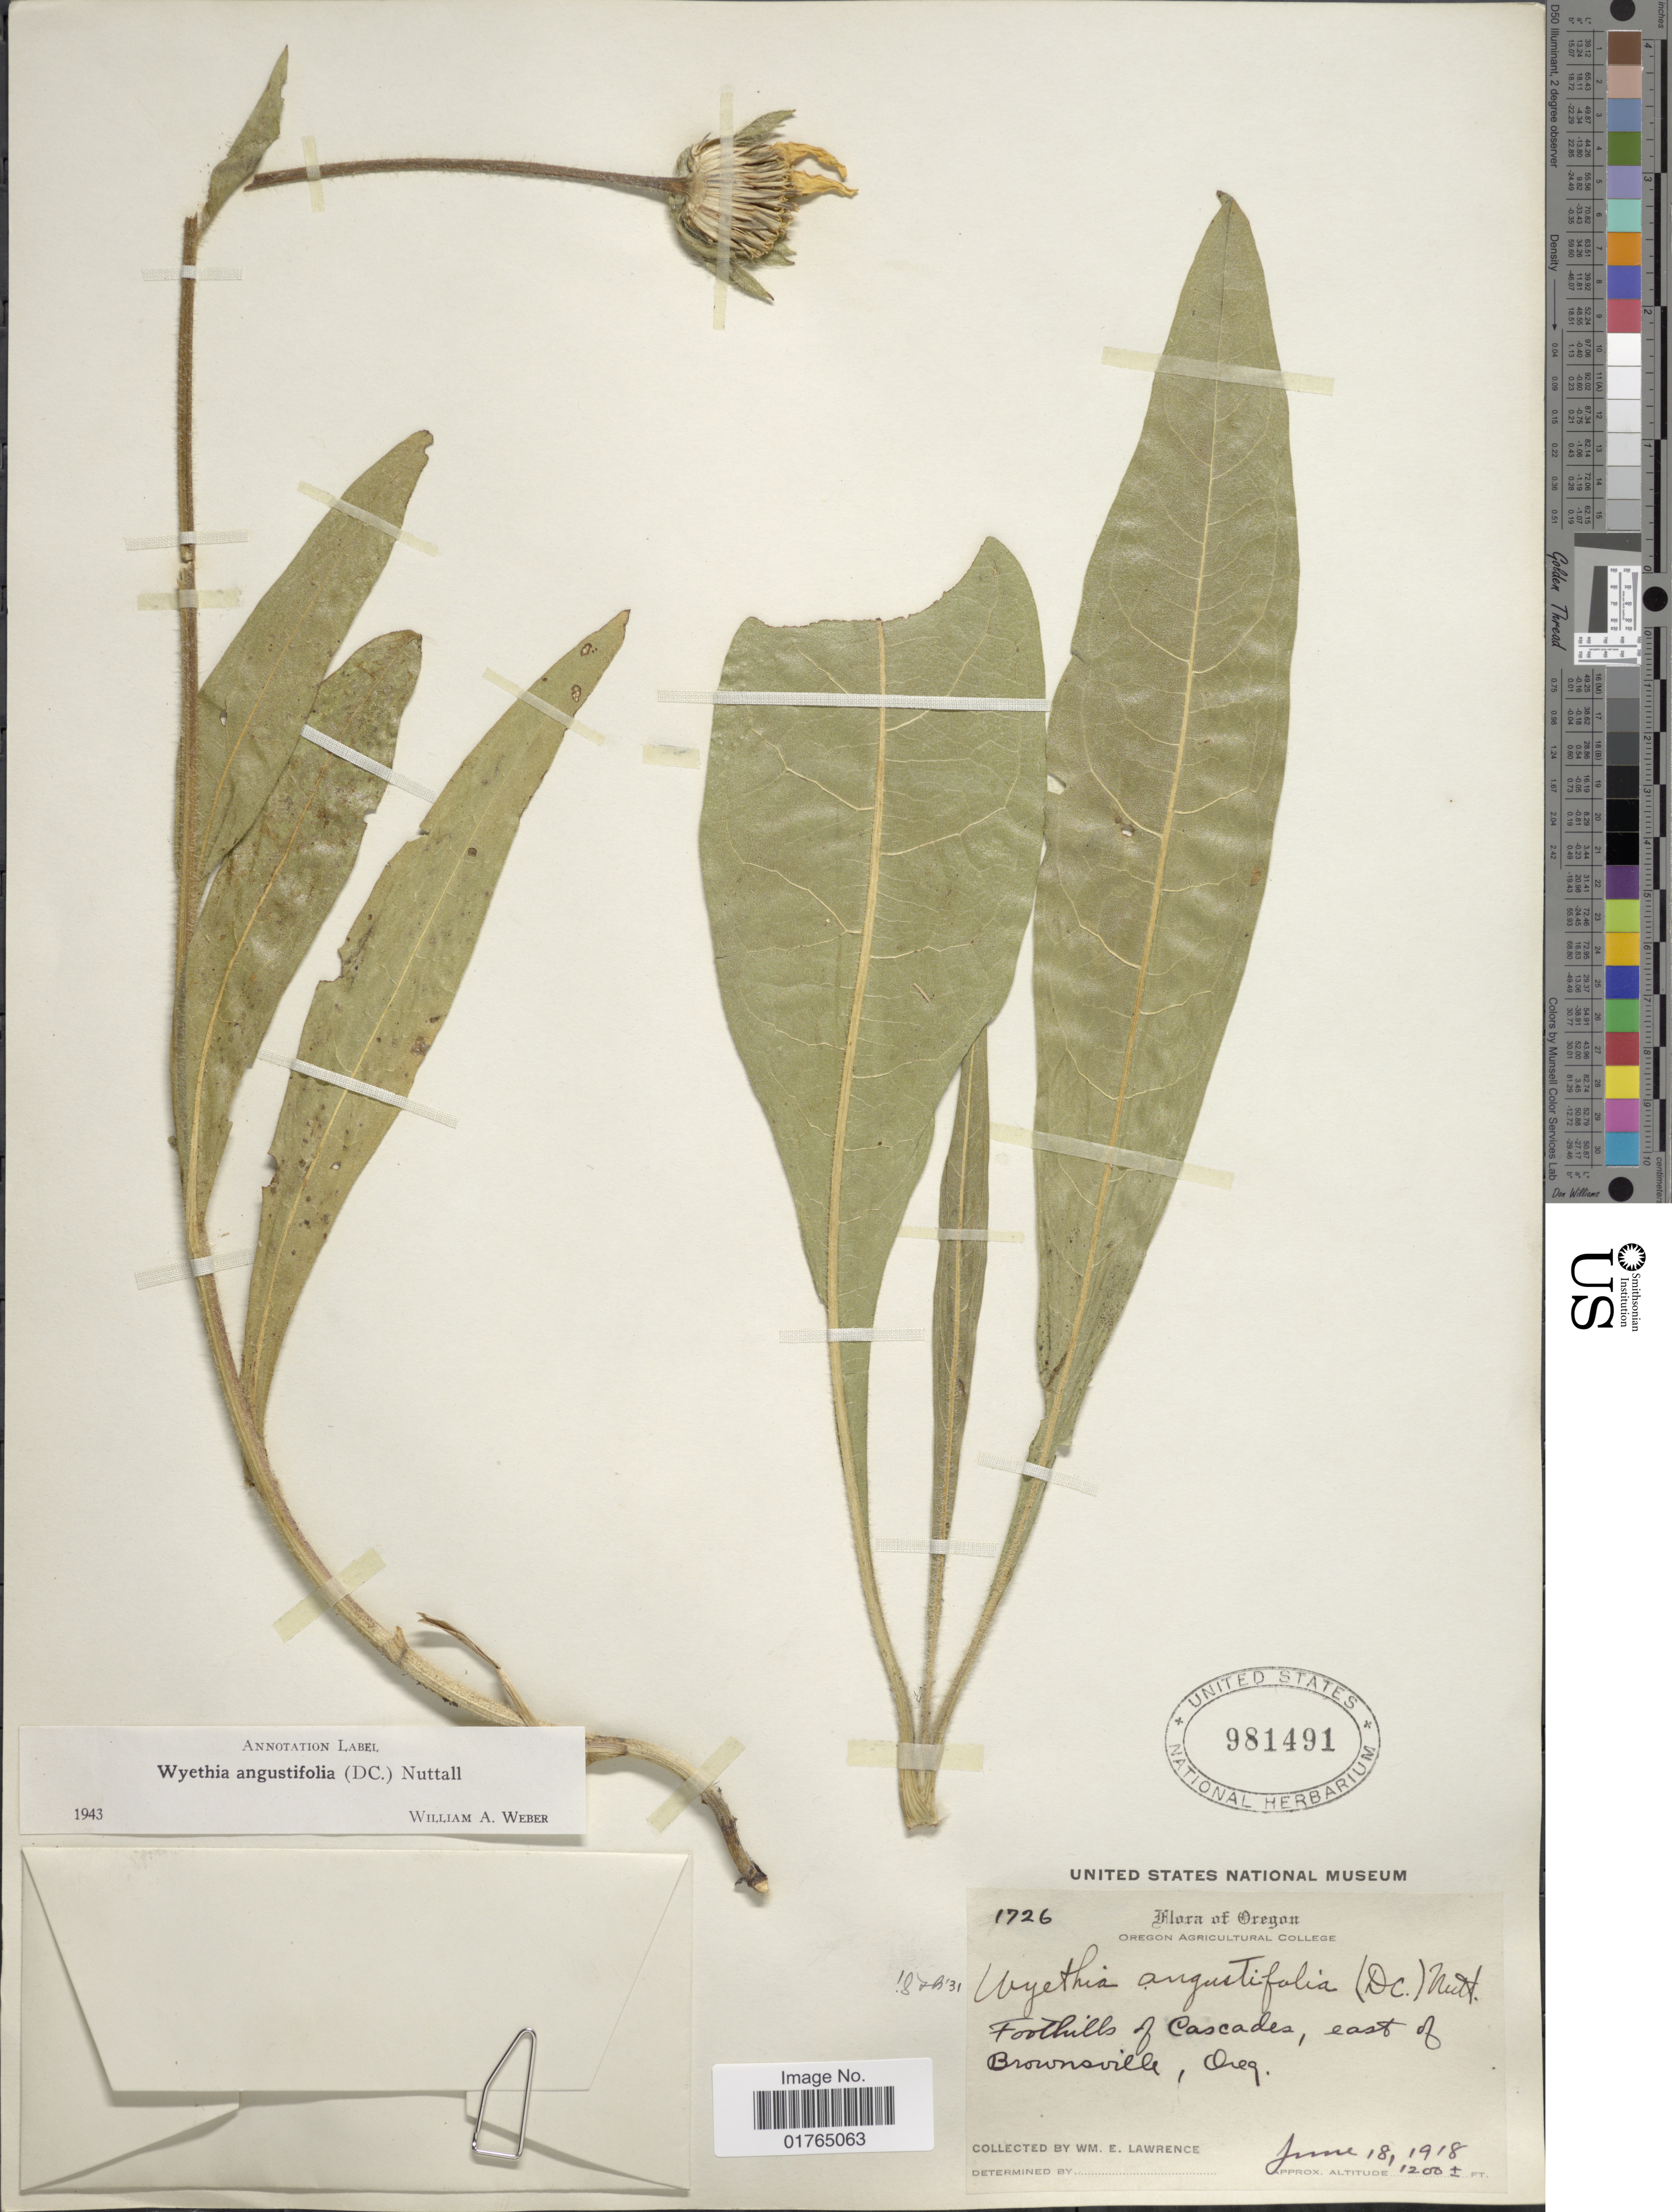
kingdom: Plantae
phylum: Tracheophyta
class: Magnoliopsida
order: Asterales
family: Asteraceae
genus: Wyethia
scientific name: Wyethia angustifolia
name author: (DC.) Nutt.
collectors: W. Lawrence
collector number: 1726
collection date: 1918-06-18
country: United States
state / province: Oregon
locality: Foothills of Cascades, east of Brownsville, Oreg.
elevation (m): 366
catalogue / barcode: US 981491